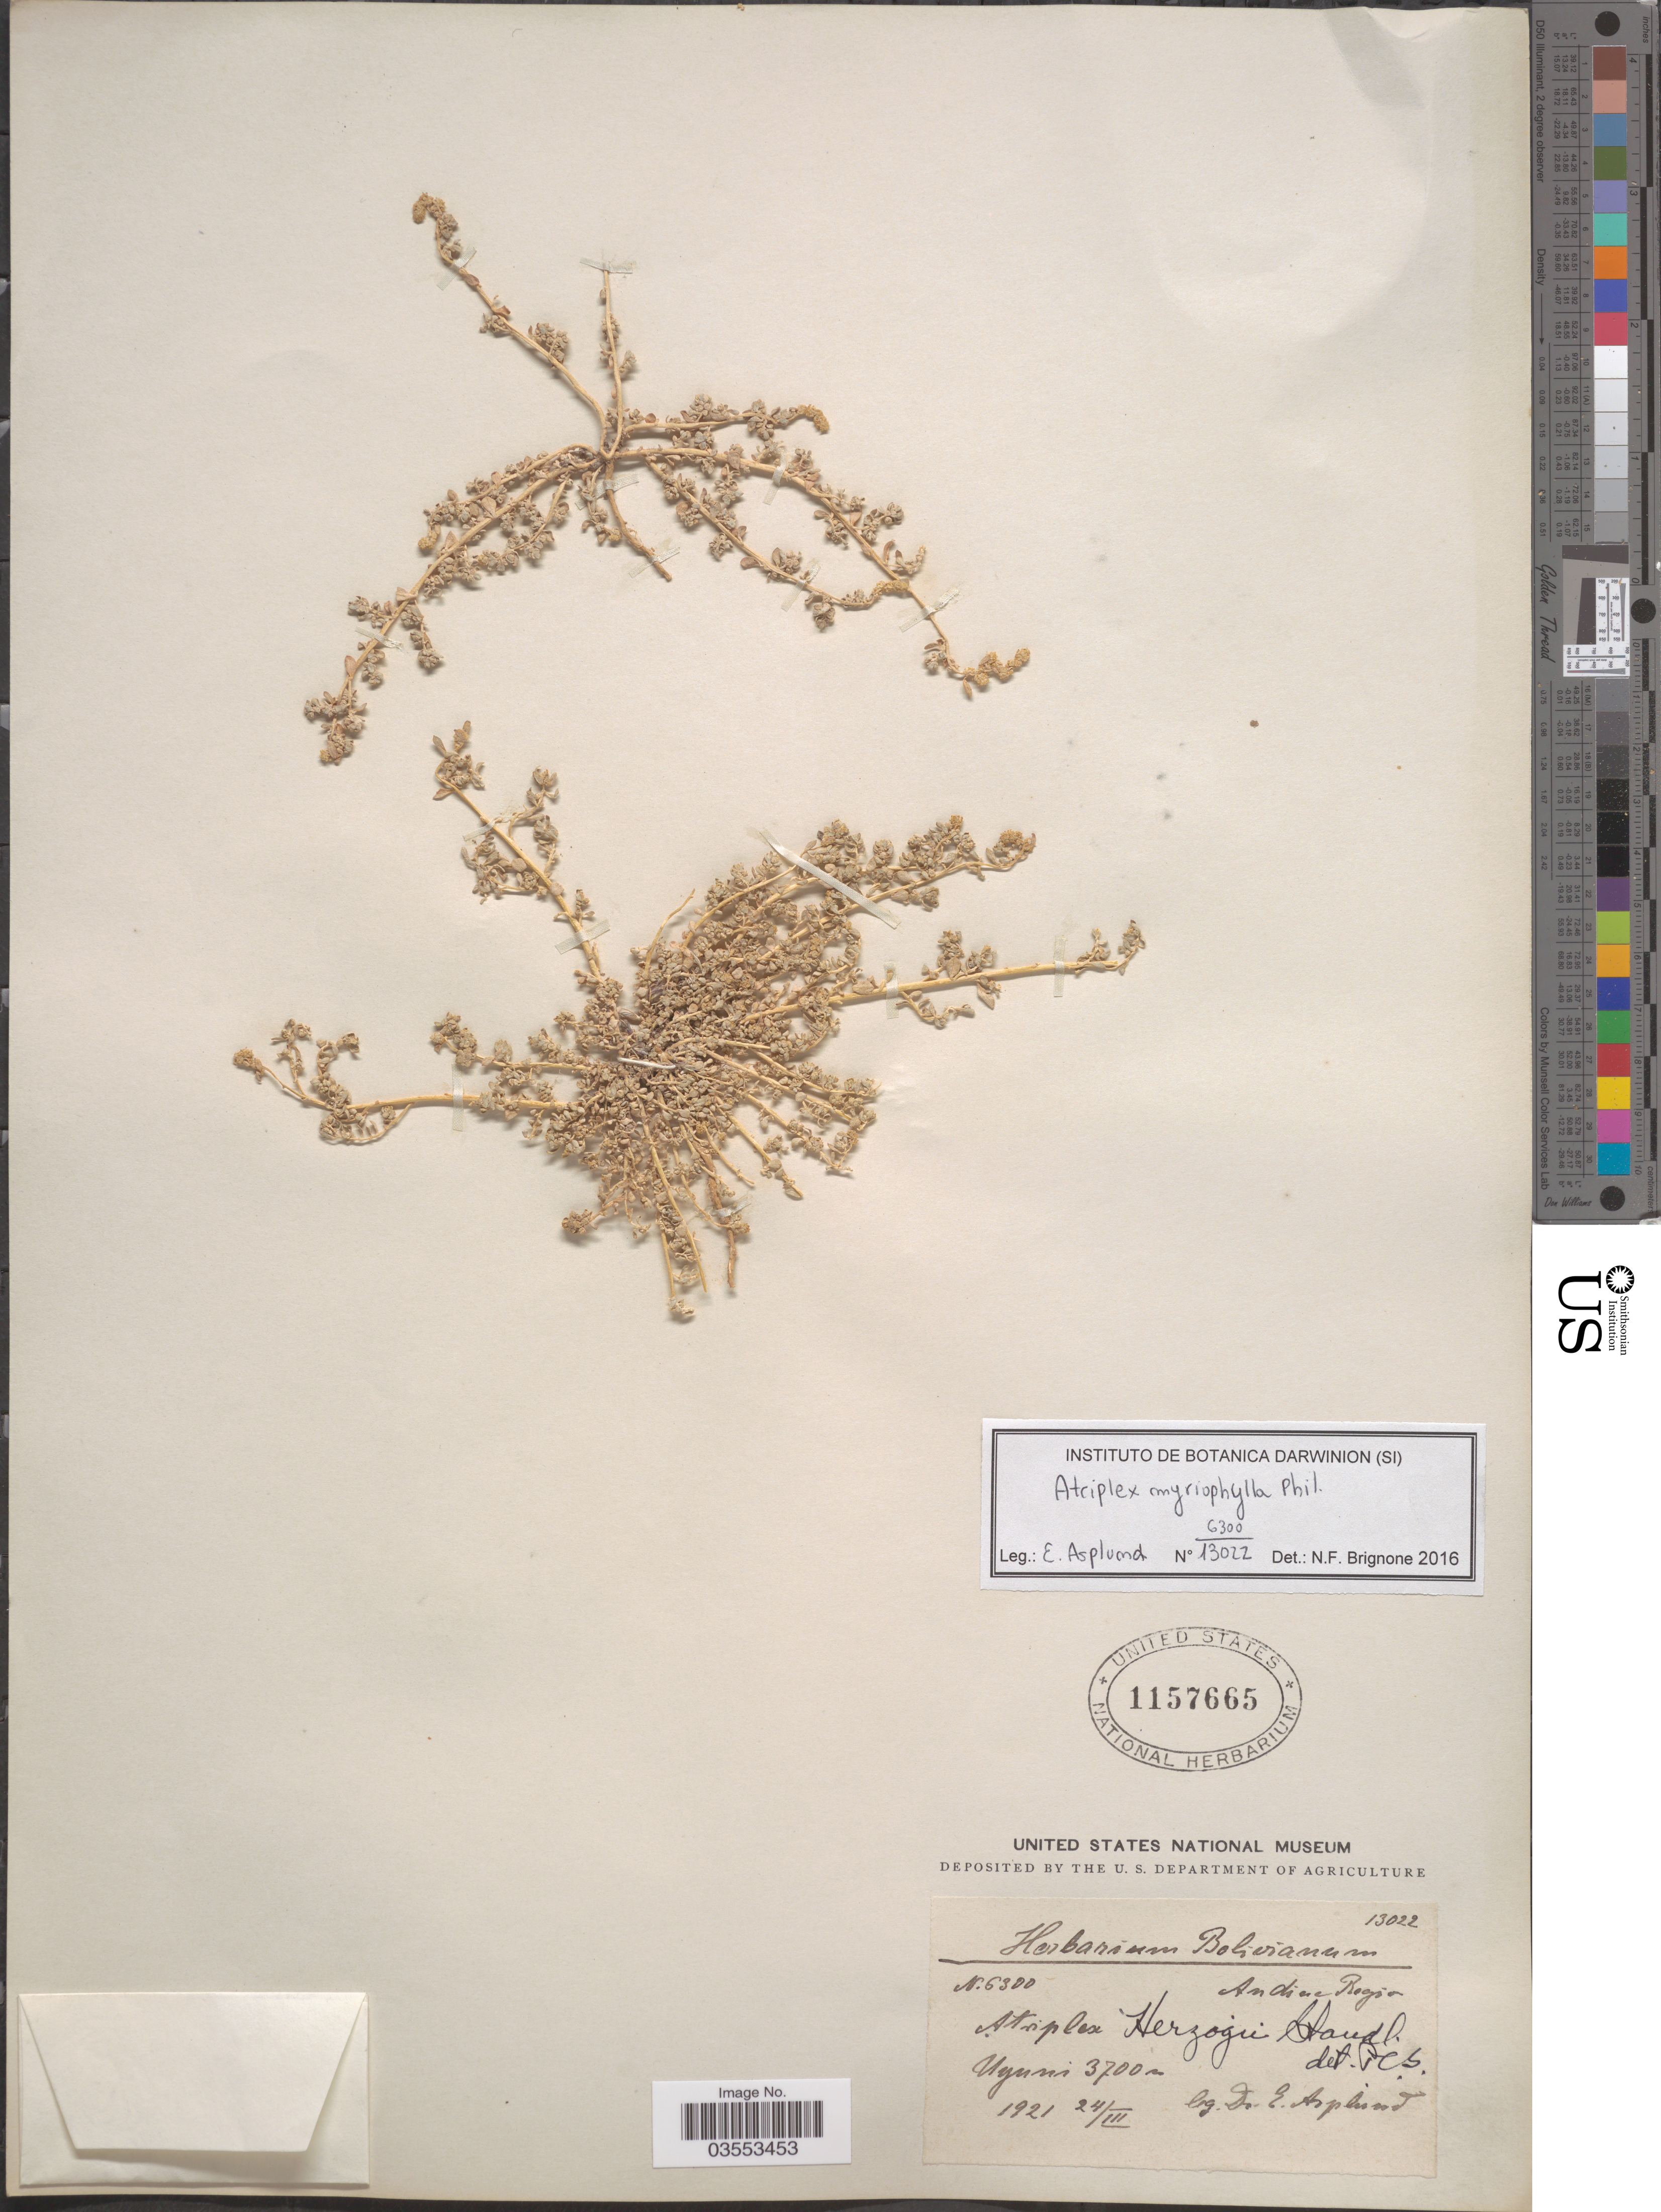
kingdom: Plantae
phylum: Tracheophyta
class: Magnoliopsida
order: Caryophyllales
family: Amaranthaceae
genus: Atriplex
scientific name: Atriplex herzogii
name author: Standl.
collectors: E. Asplund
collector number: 6300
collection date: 1921-03-24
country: Bolivia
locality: Andine Region. Uyuni.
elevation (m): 3700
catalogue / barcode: US 1157665